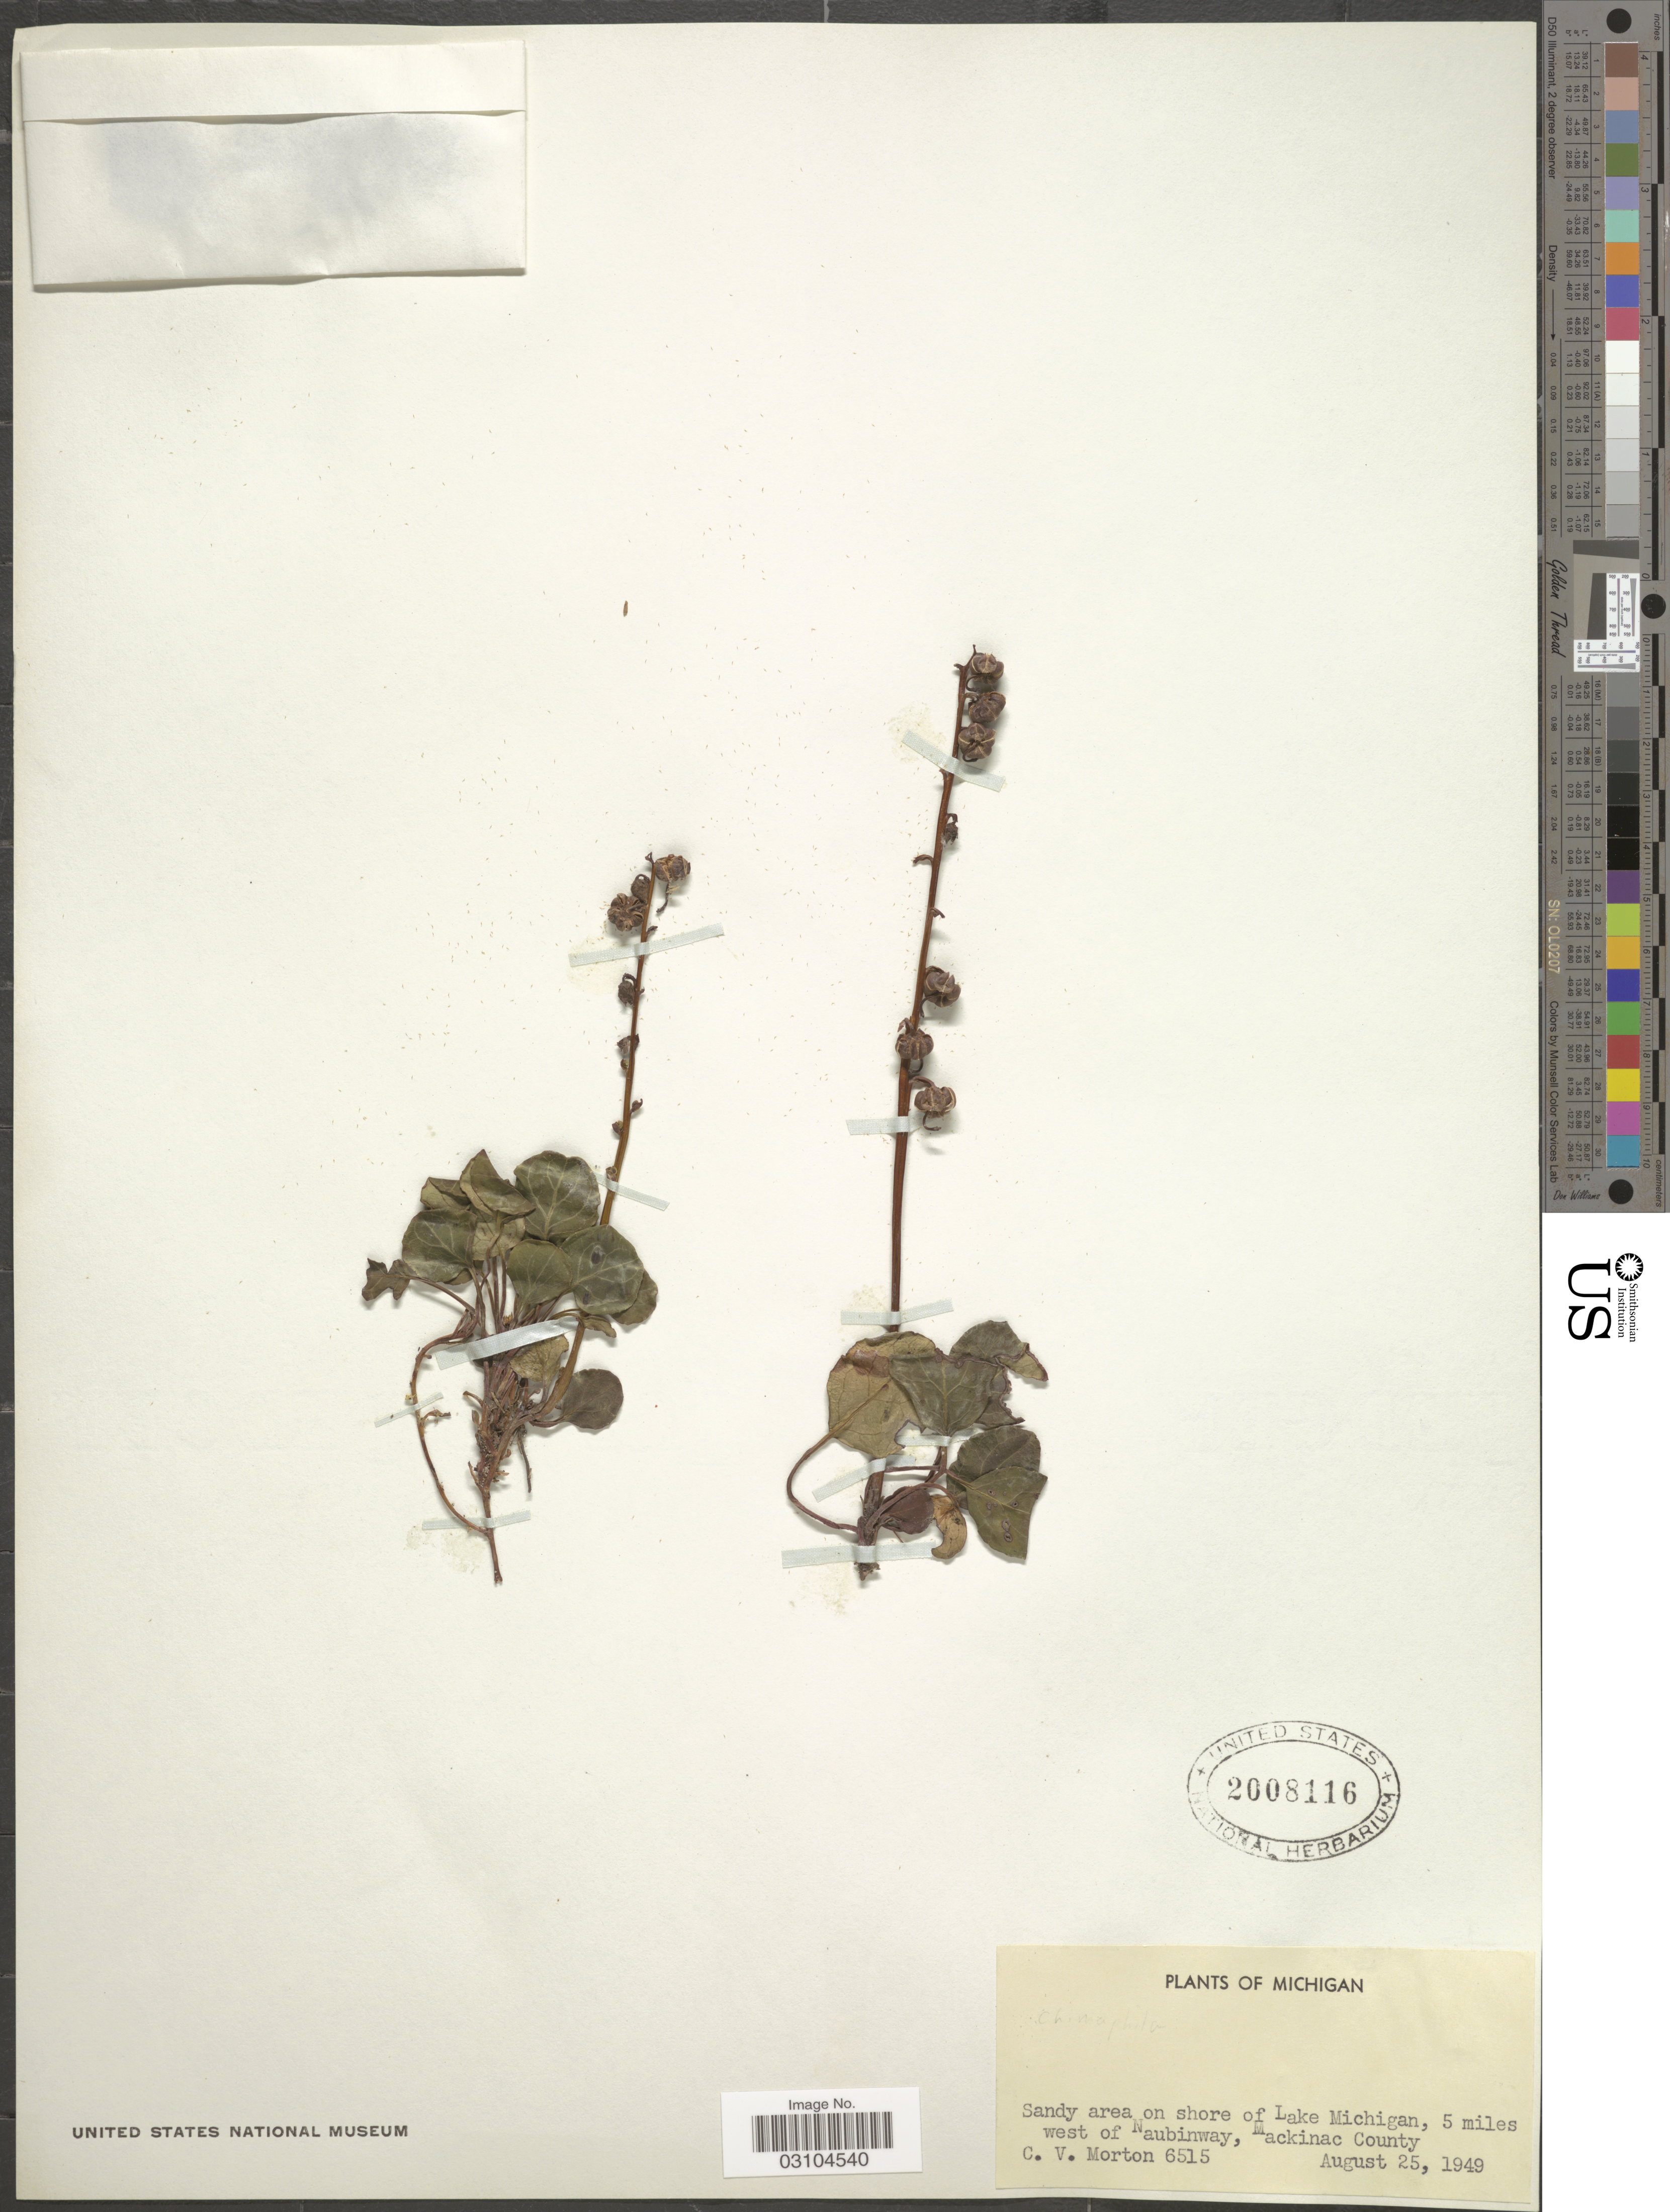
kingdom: Plantae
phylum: Tracheophyta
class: Magnoliopsida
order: Ericales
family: Ericaceae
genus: Pyrola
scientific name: Pyrola sp.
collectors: C. V. Morton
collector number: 6515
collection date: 1949-08-25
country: United States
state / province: Michigan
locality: Sandy area on shore of Lake Michigan, 5 miles west of Naubinway, Mackinac County.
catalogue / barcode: US 2008116